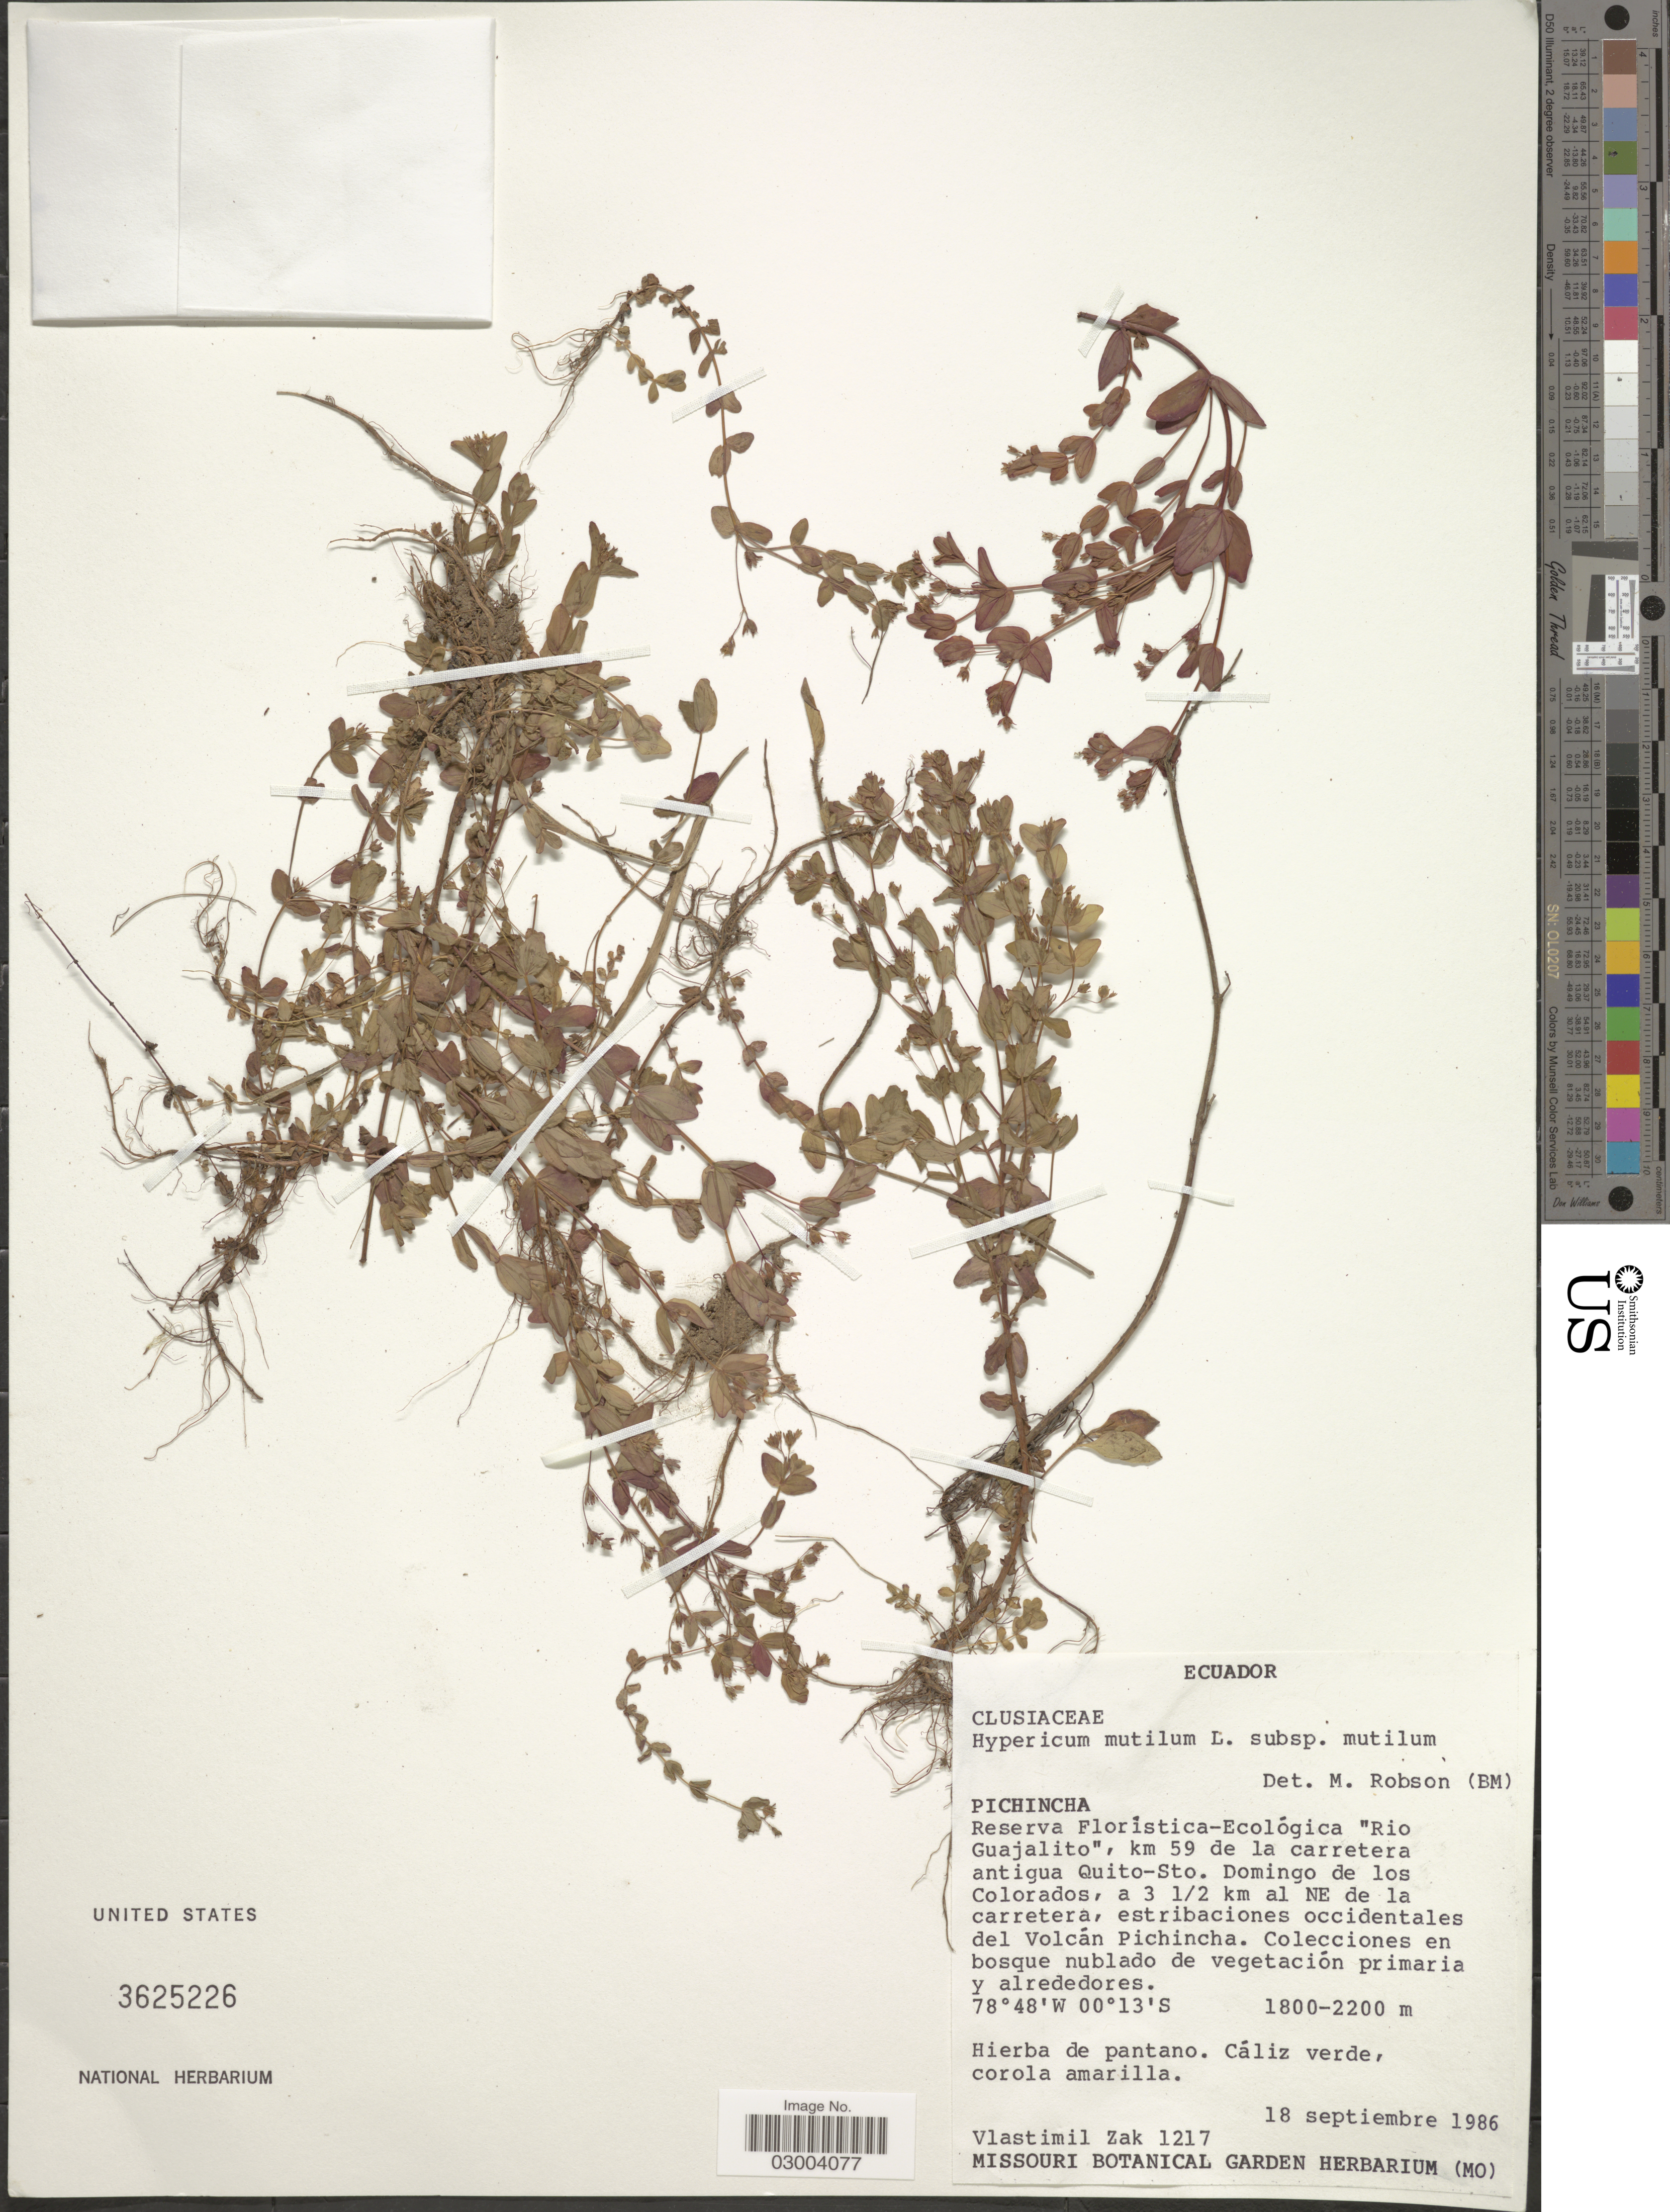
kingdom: Plantae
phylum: Tracheophyta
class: Magnoliopsida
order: Malpighiales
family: Hypericaceae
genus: Hypericum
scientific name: Hypericum mutilum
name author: L.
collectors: V. Zak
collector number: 1217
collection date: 1986-09-18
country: Ecuador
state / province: Pichincha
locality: Reserva Floristica-Ecológica "Rio Guajalito", km 59 de la carretera antigua Quito-Sto. Domingo de los Colorados, a 3½ km al NE de la carretera, estribaciones occidentales del Volcán Pichincha.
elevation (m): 1800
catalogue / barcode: US 3625226